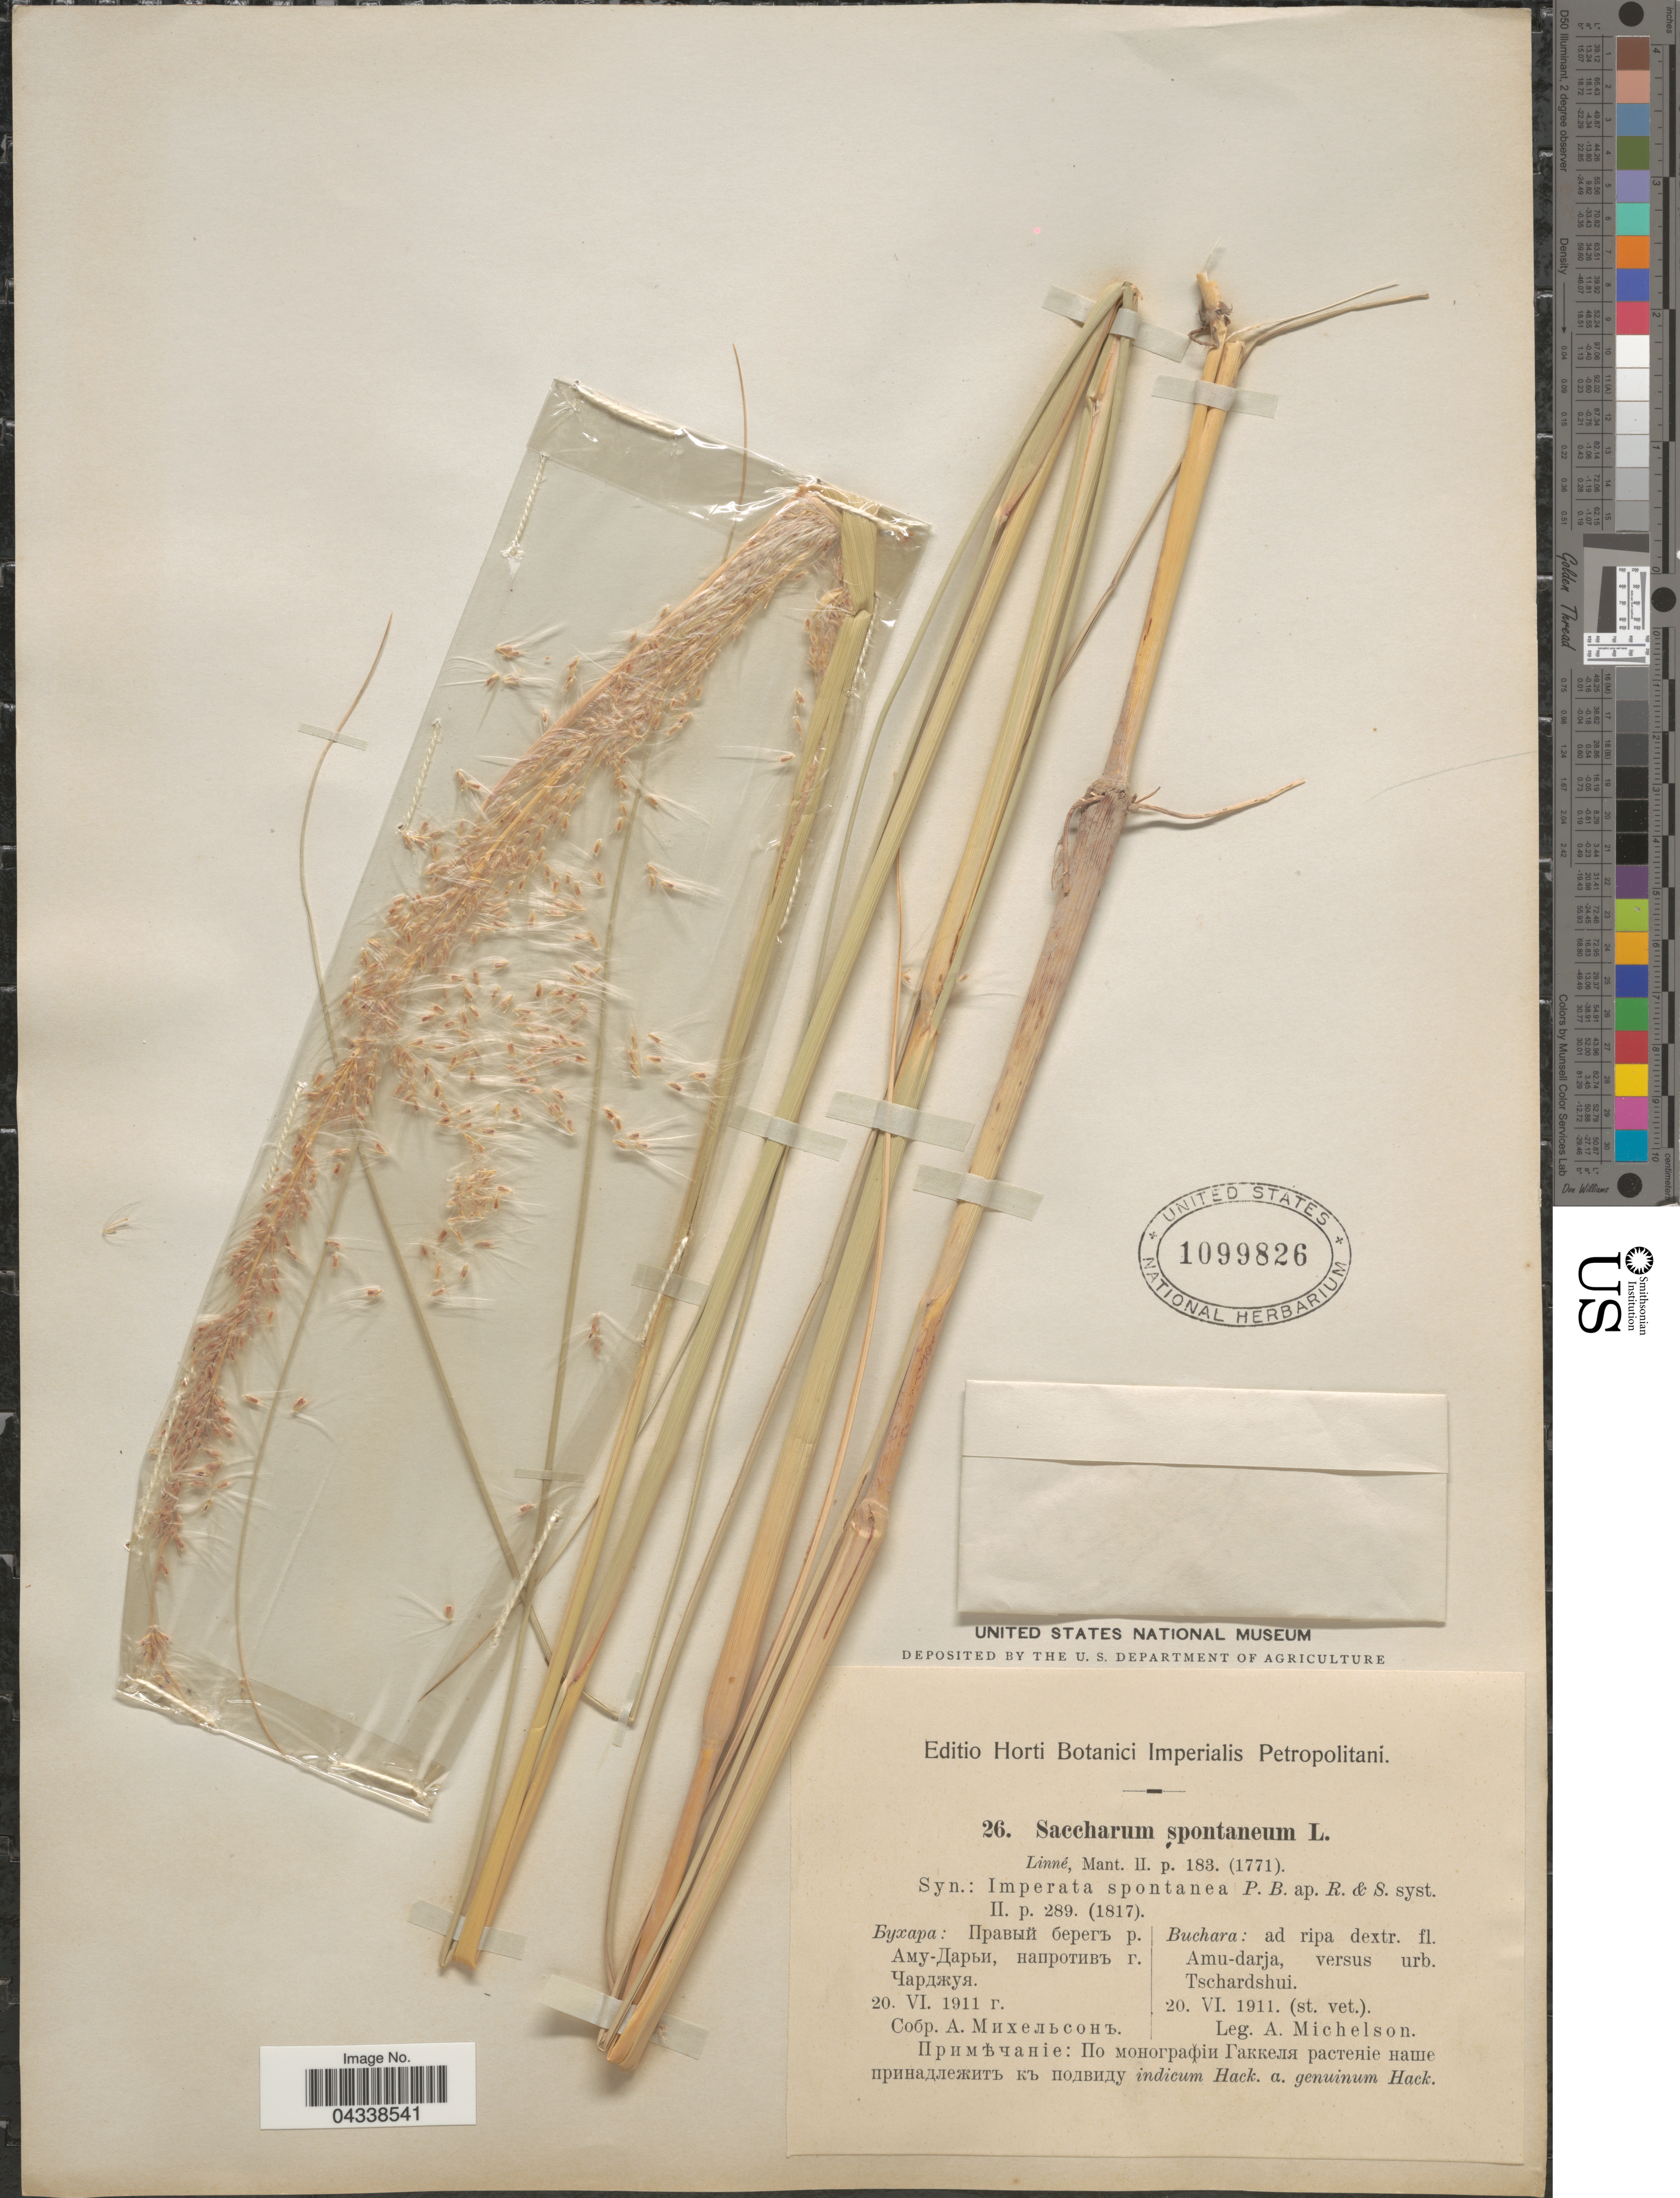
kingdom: Plantae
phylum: Tracheophyta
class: Liliopsida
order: Poales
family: Poaceae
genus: Saccharum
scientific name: Saccharum spontaneum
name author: L.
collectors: A. Michelson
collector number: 26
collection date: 1911-06-20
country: Uzbekistan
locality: Buchara: ad ripa dextr. fl. Amu-darja, versus urb. Tschardshui.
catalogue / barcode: US 1099826